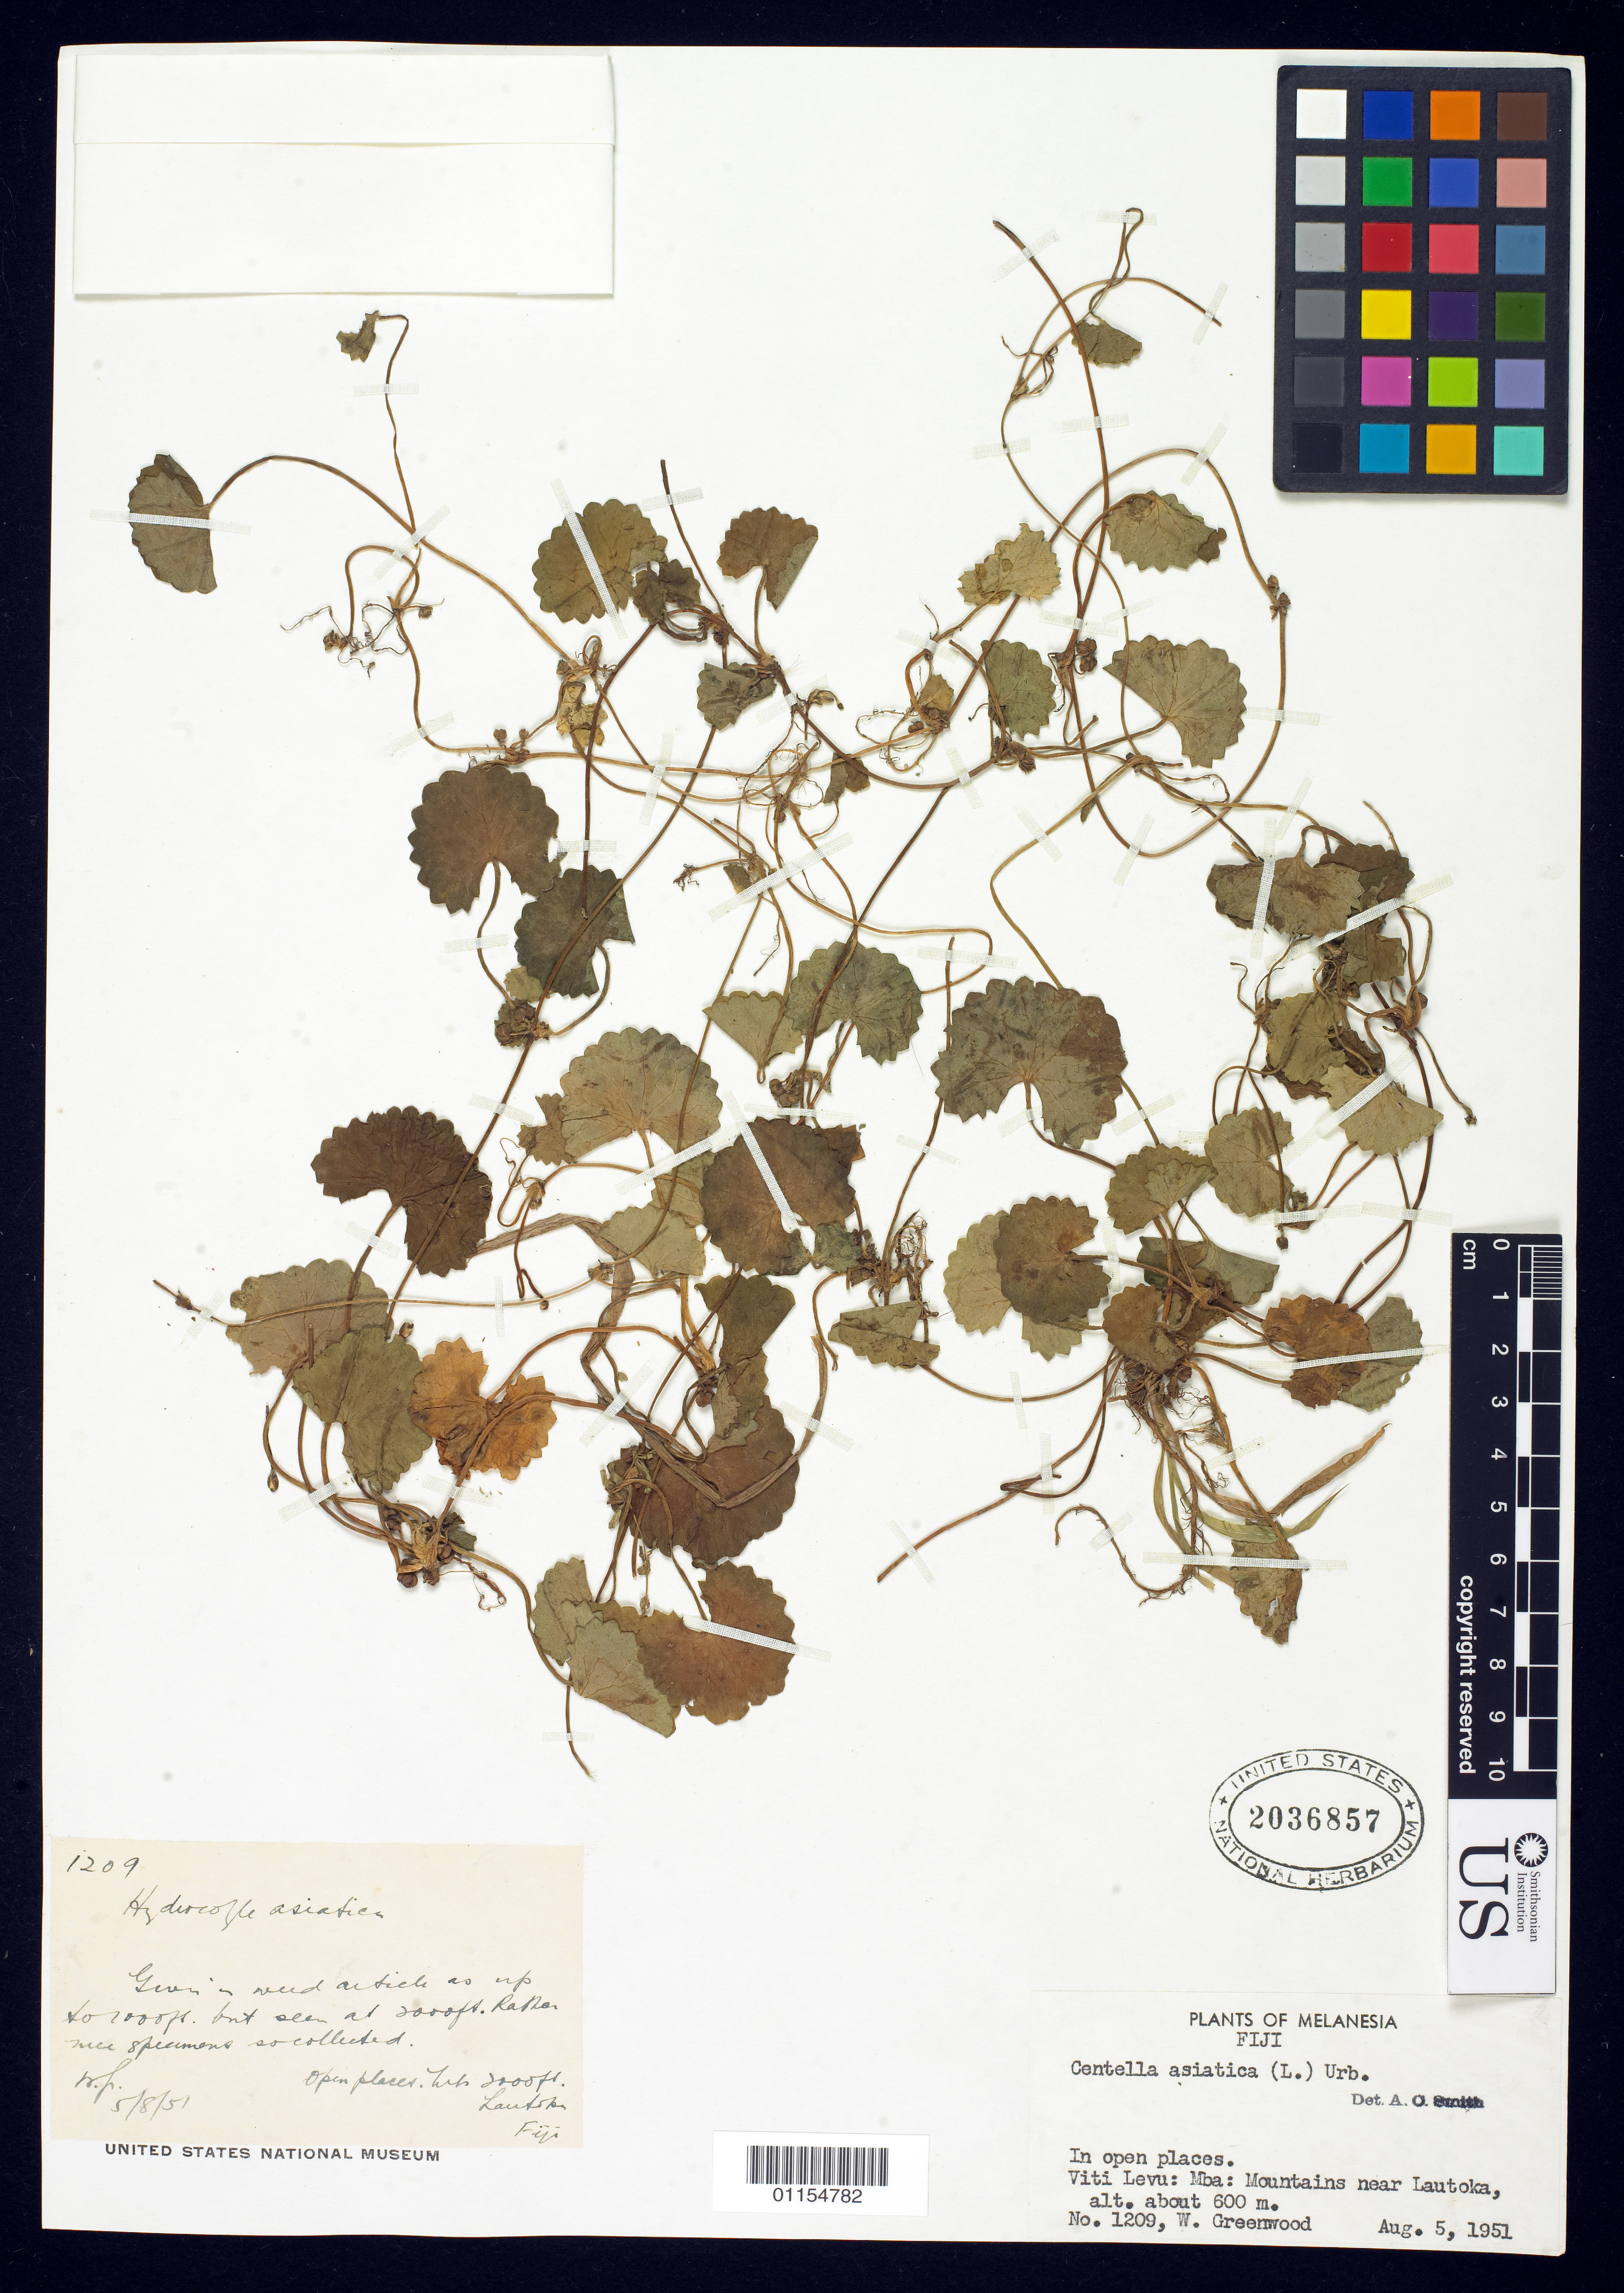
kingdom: Plantae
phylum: Tracheophyta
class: Magnoliopsida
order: Apiales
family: Araliaceae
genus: Hydrocotyle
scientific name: Hydrocotyle asiatica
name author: L.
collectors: W. Greenwood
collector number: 1209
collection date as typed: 05 Aug 1951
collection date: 1951-08-05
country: Fiji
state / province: Western Division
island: Viti Levu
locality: Mba Prov.: mountains near lautoka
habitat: Open places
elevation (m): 600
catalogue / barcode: US 2036857